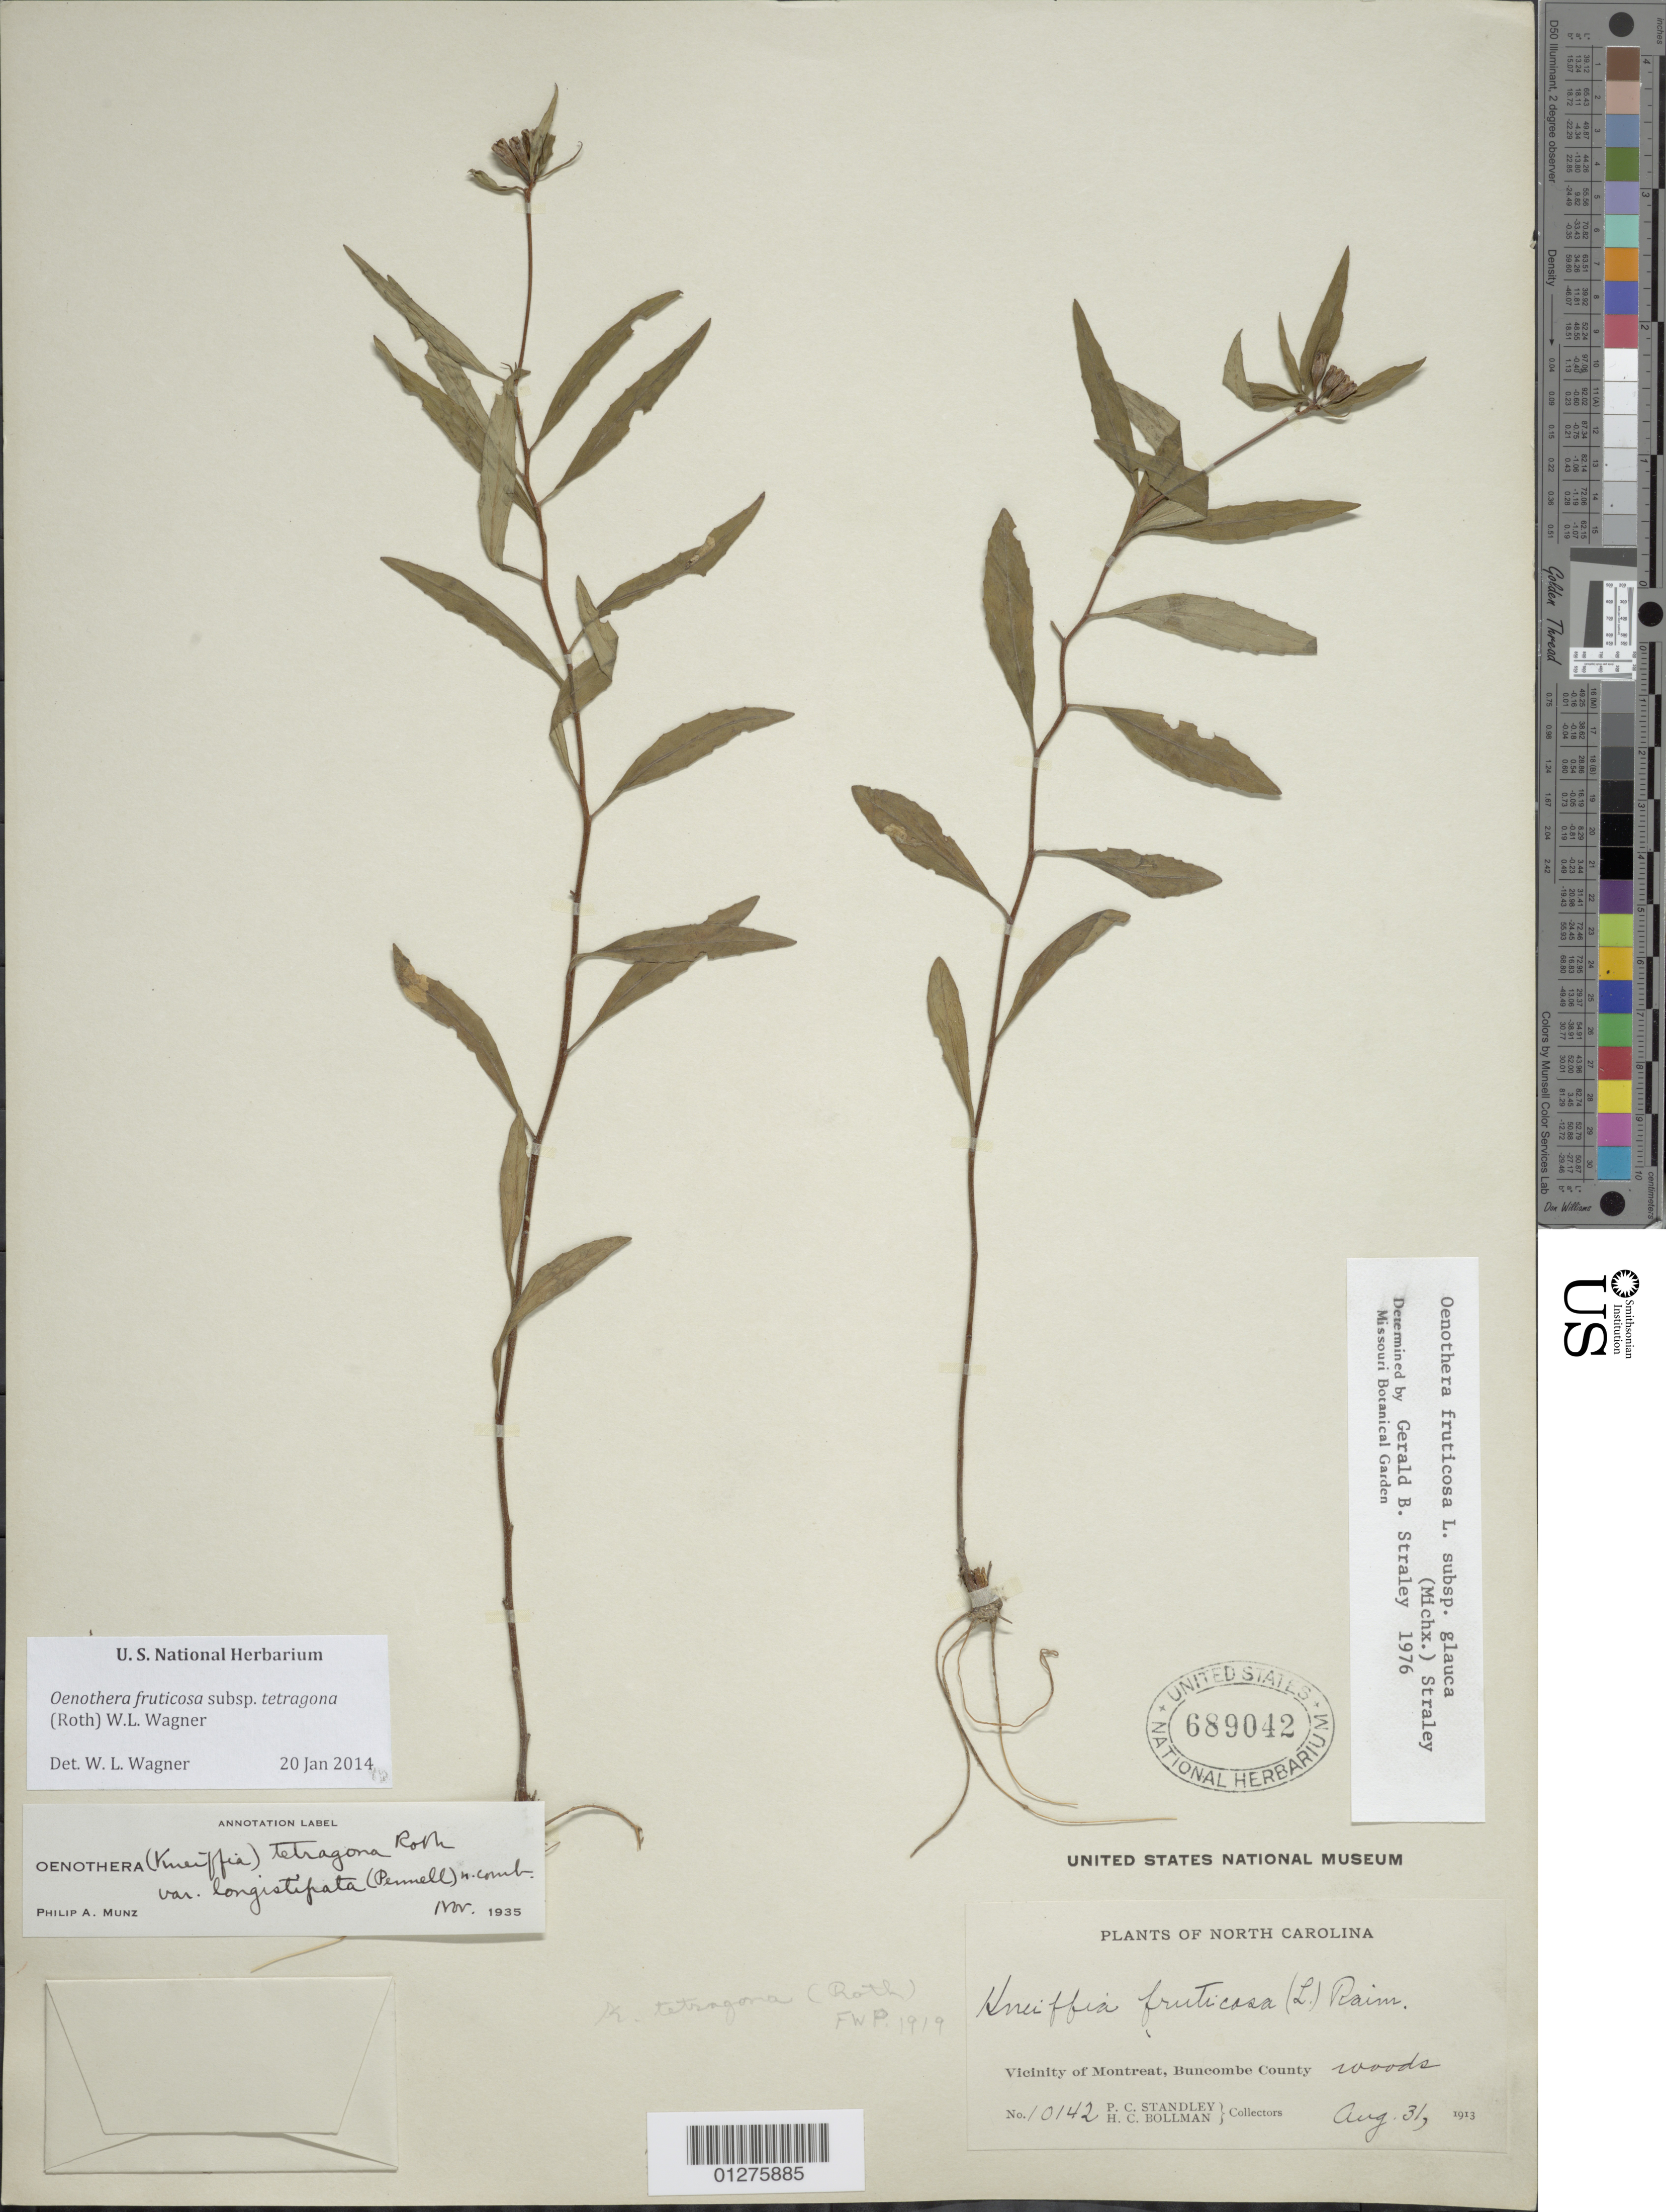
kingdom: Plantae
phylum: Tracheophyta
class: Magnoliopsida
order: Myrtales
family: Onagraceae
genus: Oenothera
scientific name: Oenothera fruticosa subsp. tetragona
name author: (Roth) W.L. Wagner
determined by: Wagner, W. L., (BOT), Smithsonian Institution - National Museum of Natural History (UNITED STATES)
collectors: P. C. Standley & H. C. Bollman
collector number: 10142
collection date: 1913-08-31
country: United States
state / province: North Carolina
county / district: Buncombe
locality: Vicinity of Montreat.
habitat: Woods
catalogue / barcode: US 689042